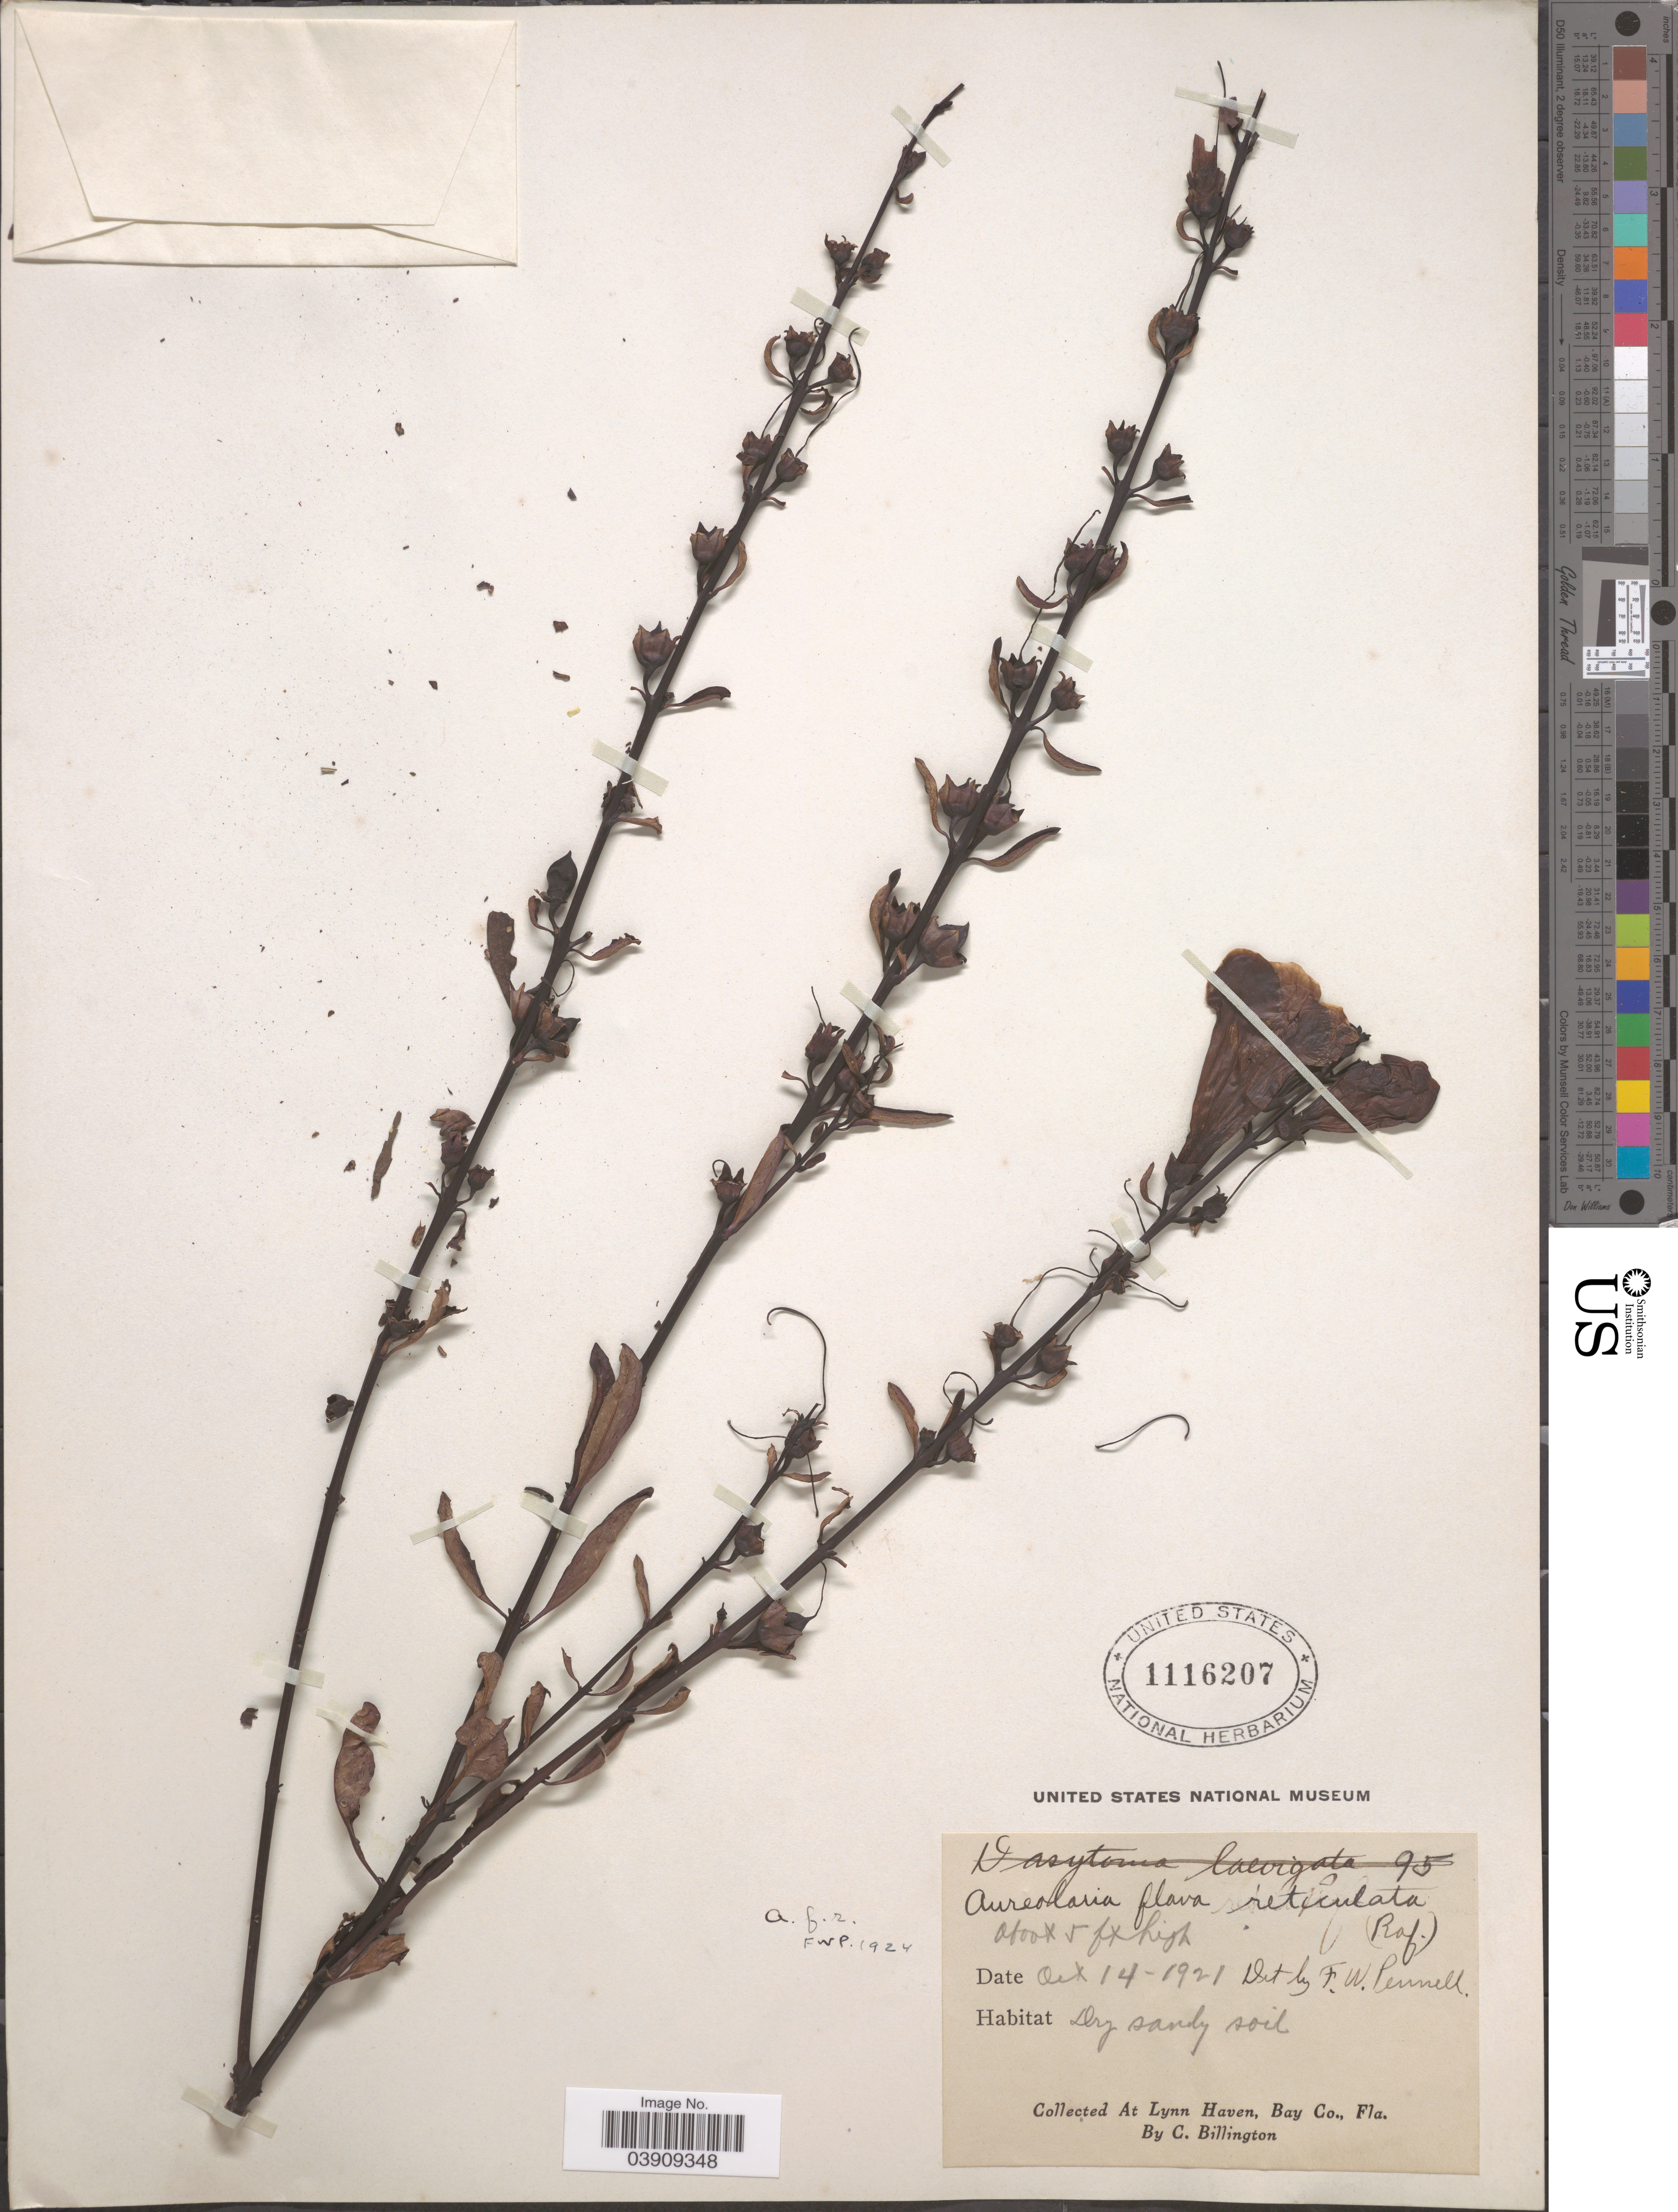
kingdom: Plantae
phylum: Tracheophyta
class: Magnoliopsida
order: Lamiales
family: Orobanchaceae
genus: Aureolaria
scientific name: Aureolaria flava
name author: (L.) Farw.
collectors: C. Billington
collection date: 1921-10-14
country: United States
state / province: Florida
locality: At Lynn Haven, Bay Co.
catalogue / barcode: US 1116207